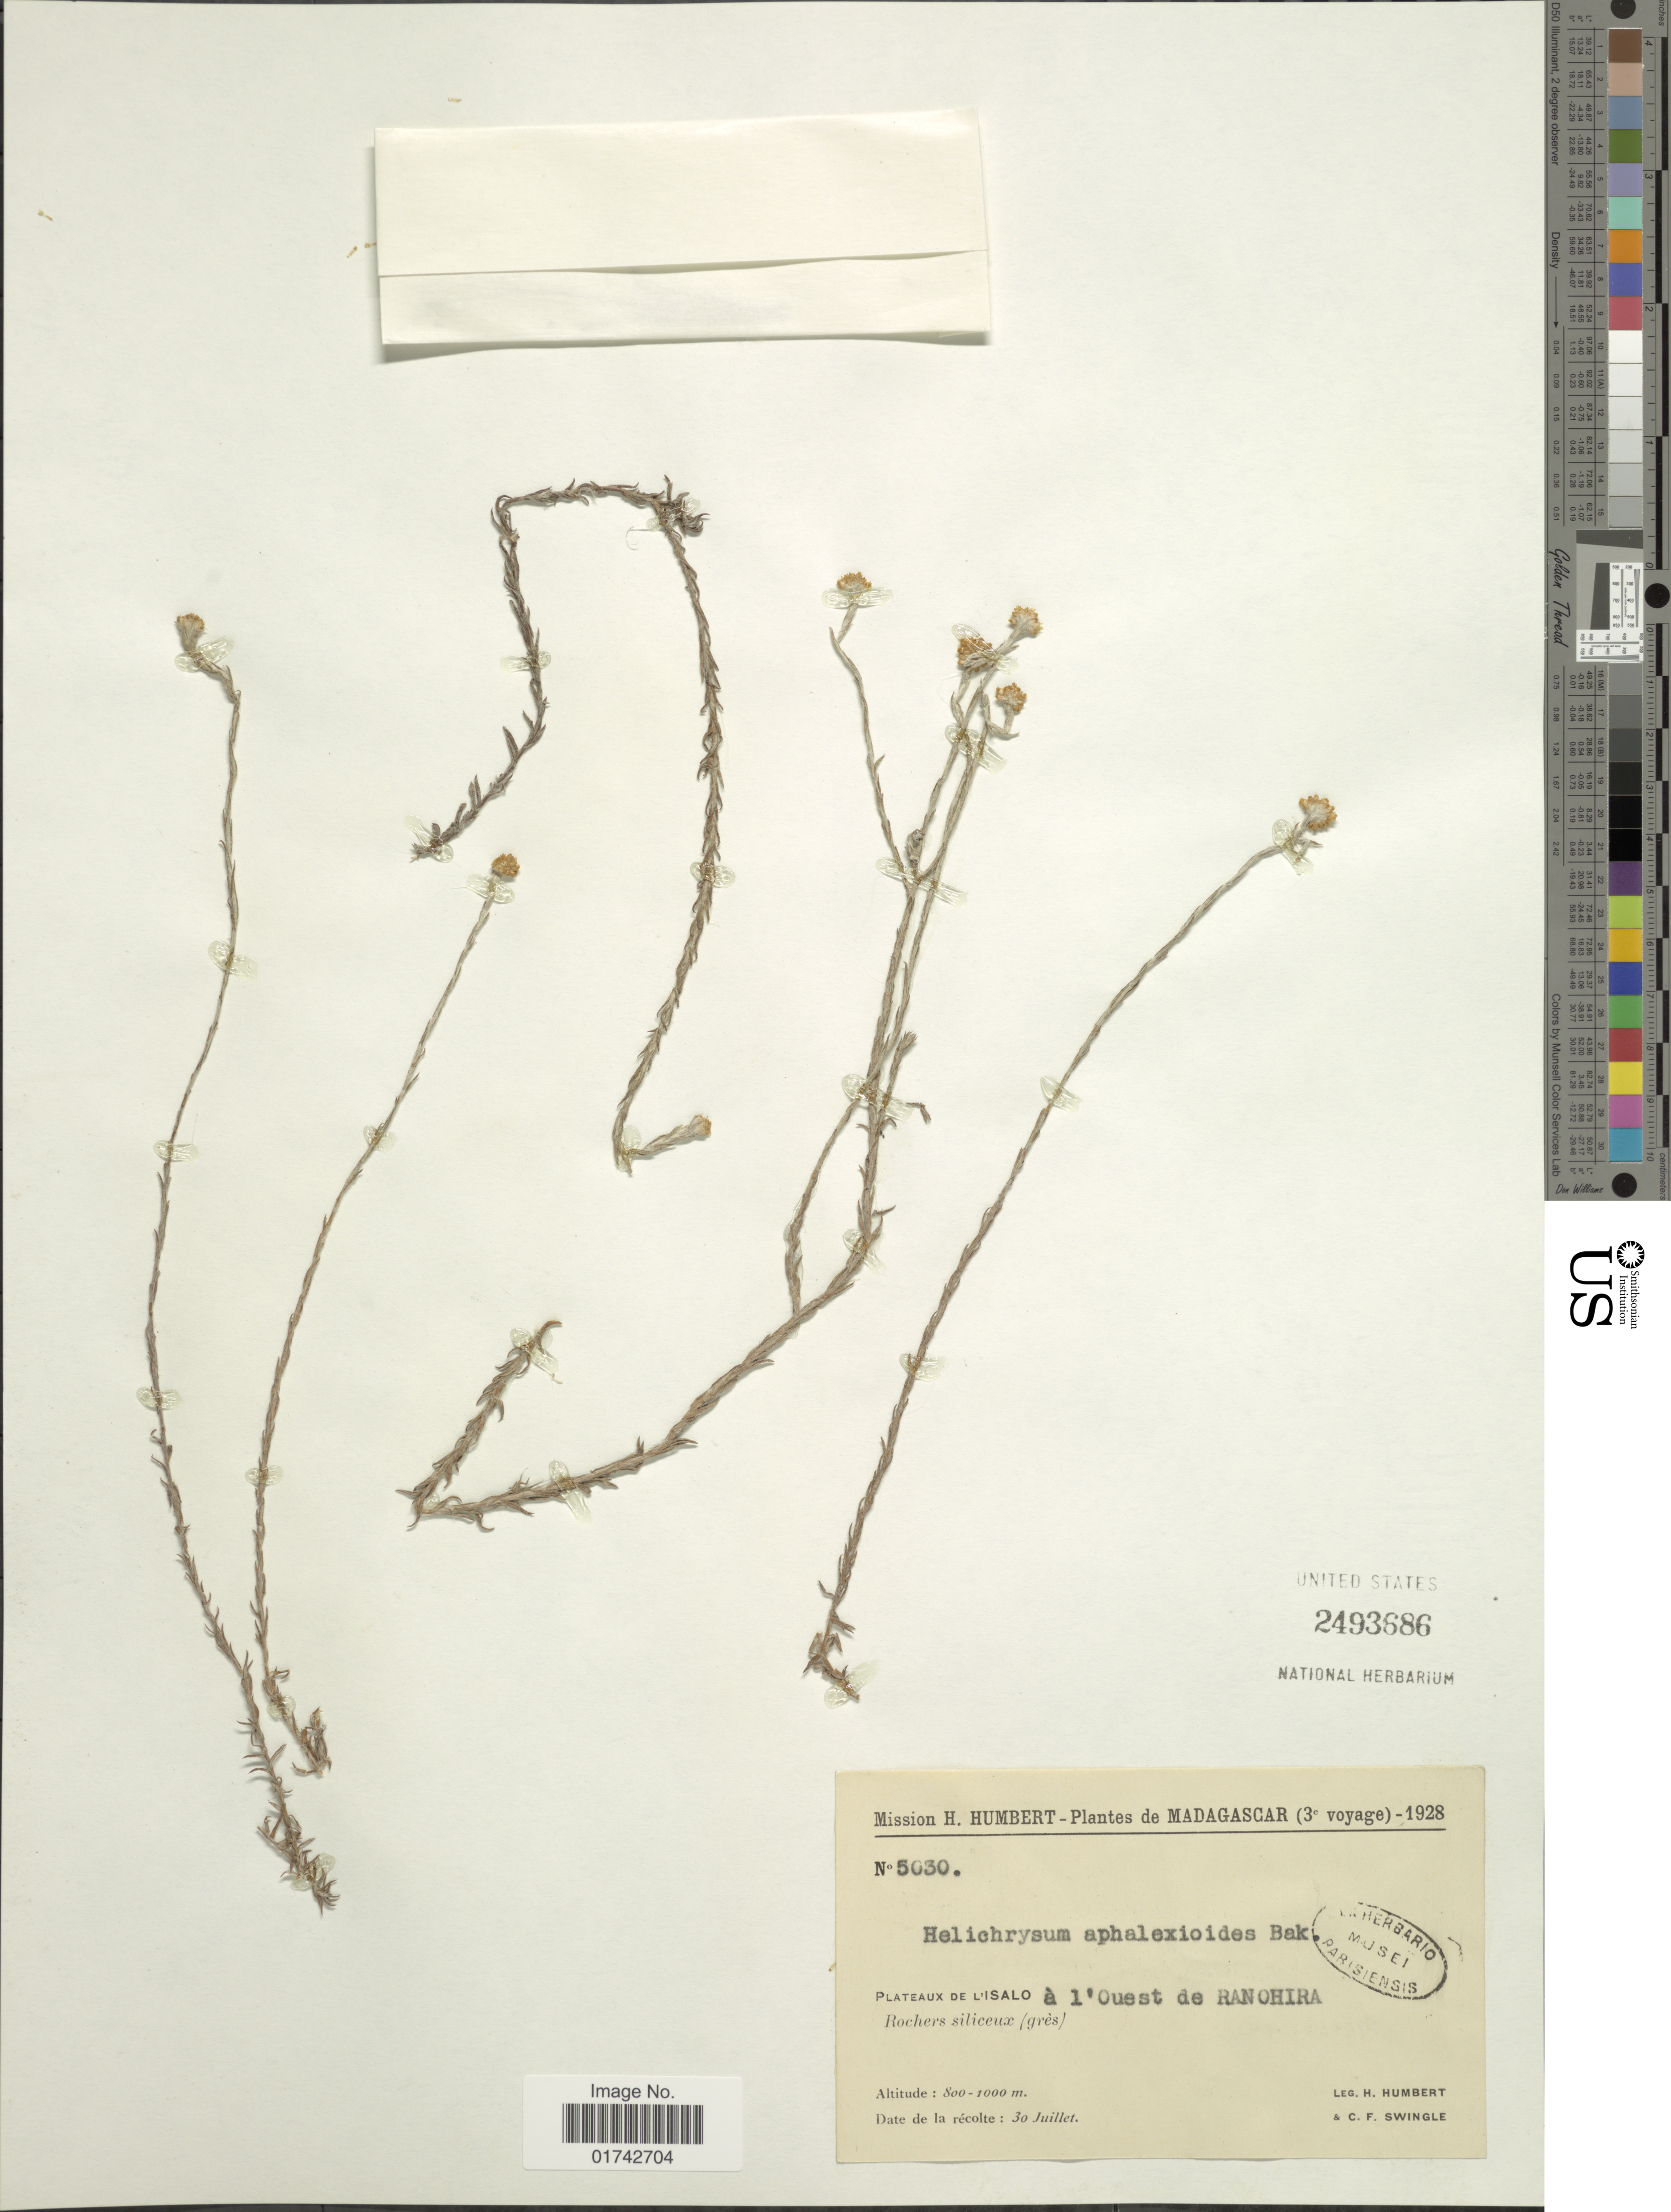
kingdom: Plantae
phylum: Tracheophyta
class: Magnoliopsida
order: Asterales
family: Asteraceae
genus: Helichrysum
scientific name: Helichrysum aphelexioides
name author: DC.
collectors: H. Humbert & C. Swingle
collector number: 5030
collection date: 1928-07-30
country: Madagascar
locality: Plateaux de L'Isalo à l'Ouest de Ranohira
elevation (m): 800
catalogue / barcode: US 2493686